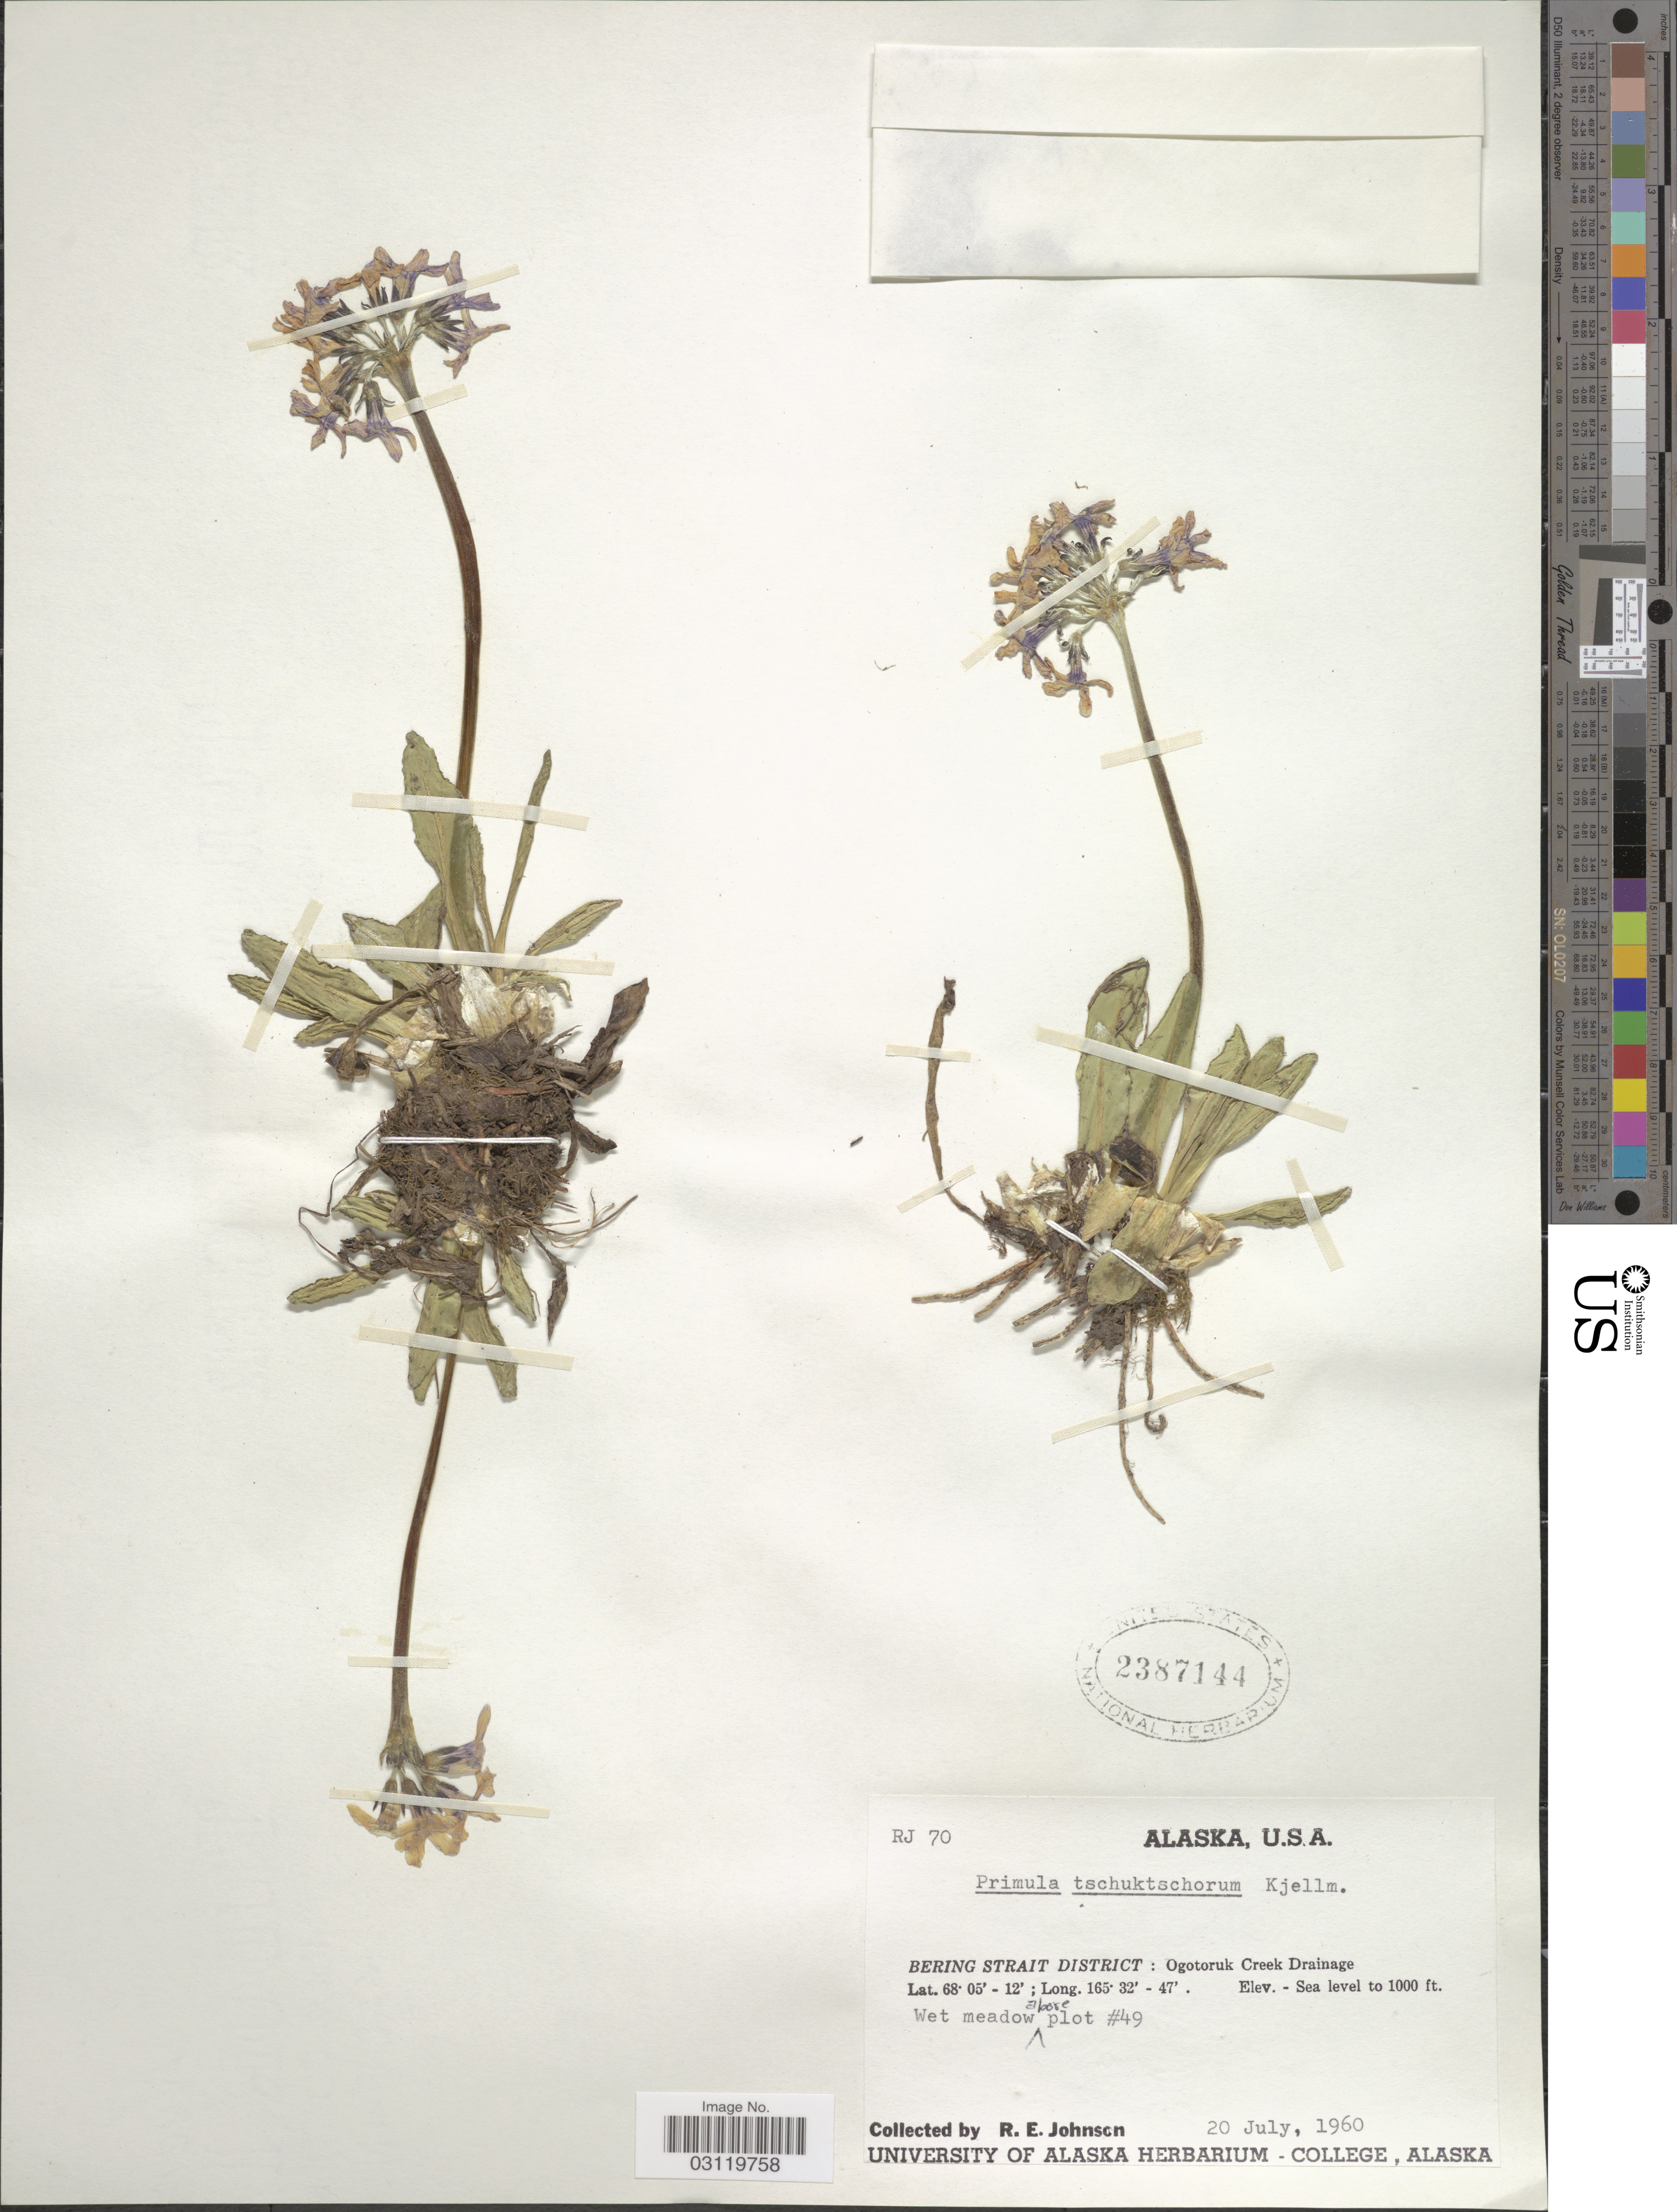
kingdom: Plantae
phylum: Tracheophyta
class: Magnoliopsida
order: Ericales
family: Primulaceae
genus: Primula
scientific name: Primula tschuktschorum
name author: Kjellm.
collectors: R. Johnson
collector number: RJ70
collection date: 1960-07-20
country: United States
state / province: Alaska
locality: Bering Strait District: Ogotoruk Creek Drainage. Wet meadow above plot #49.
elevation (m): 0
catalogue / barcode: US 2387144